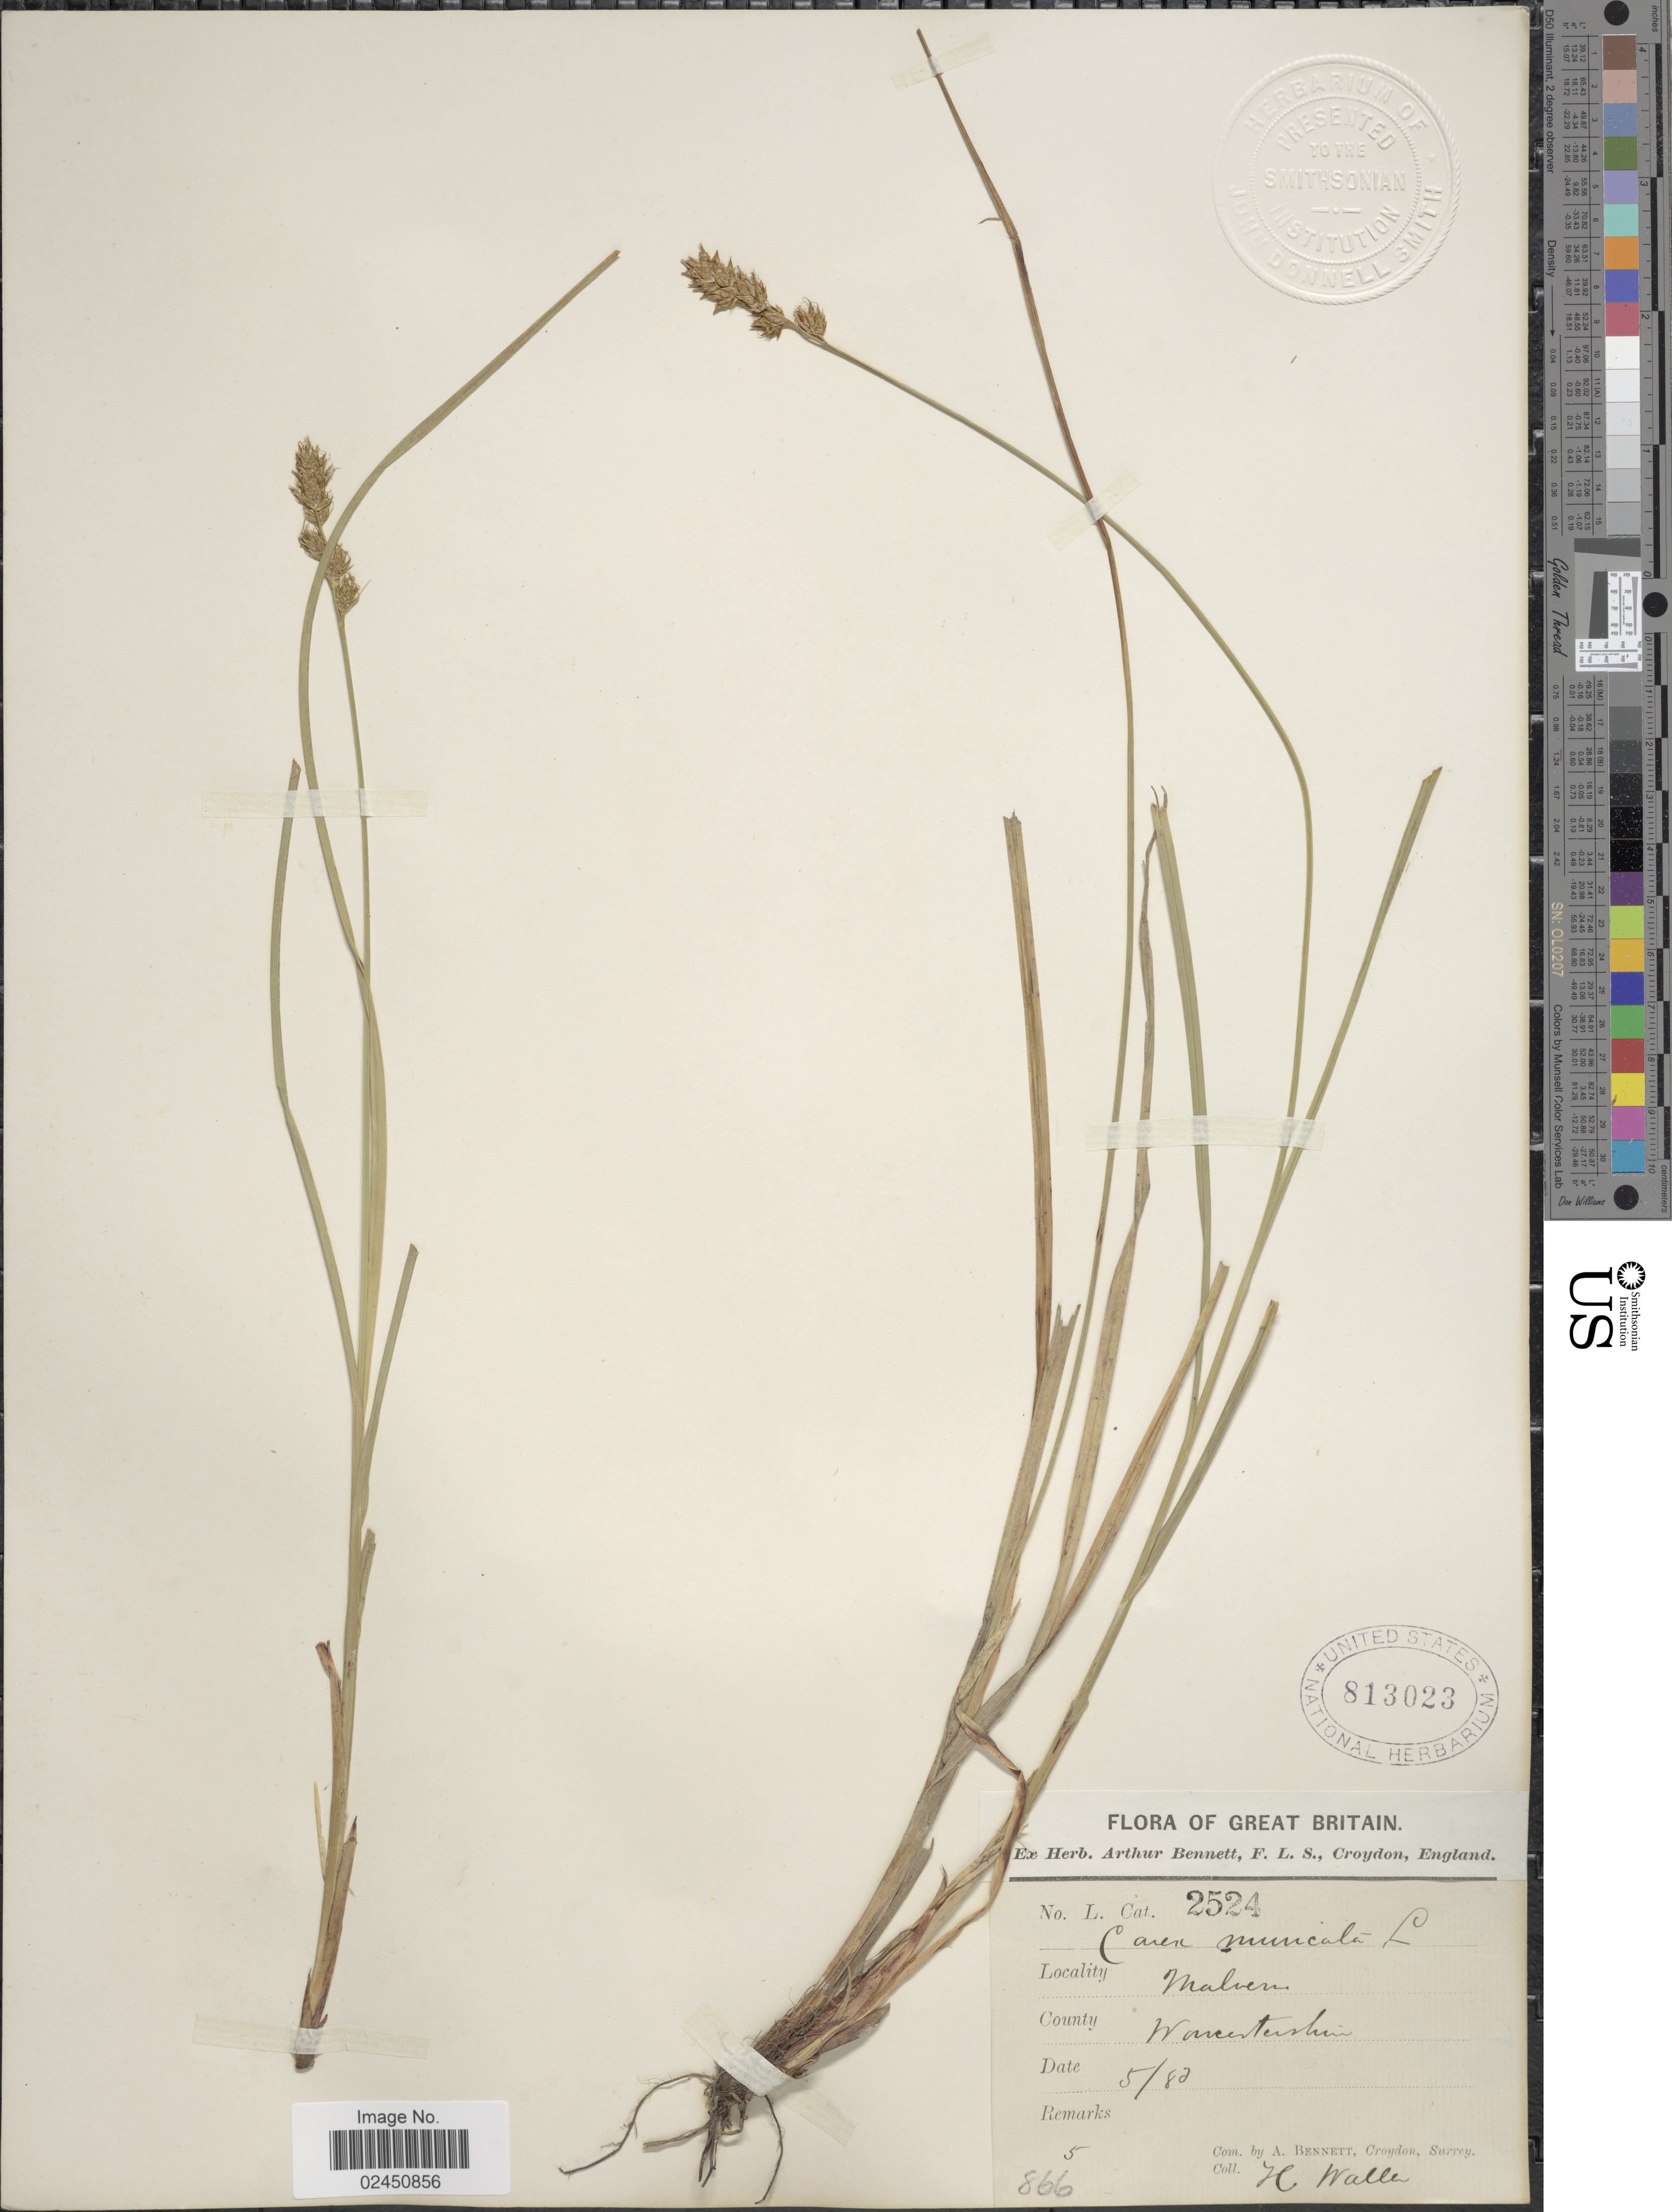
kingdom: Plantae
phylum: Tracheophyta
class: Liliopsida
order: Poales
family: Cyperaceae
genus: Carex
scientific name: Carex muricata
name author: L.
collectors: H. Waller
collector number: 2524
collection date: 1882-05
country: United Kingdom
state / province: England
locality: Great Britain, Malvern, County Worcestershire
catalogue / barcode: US 813023